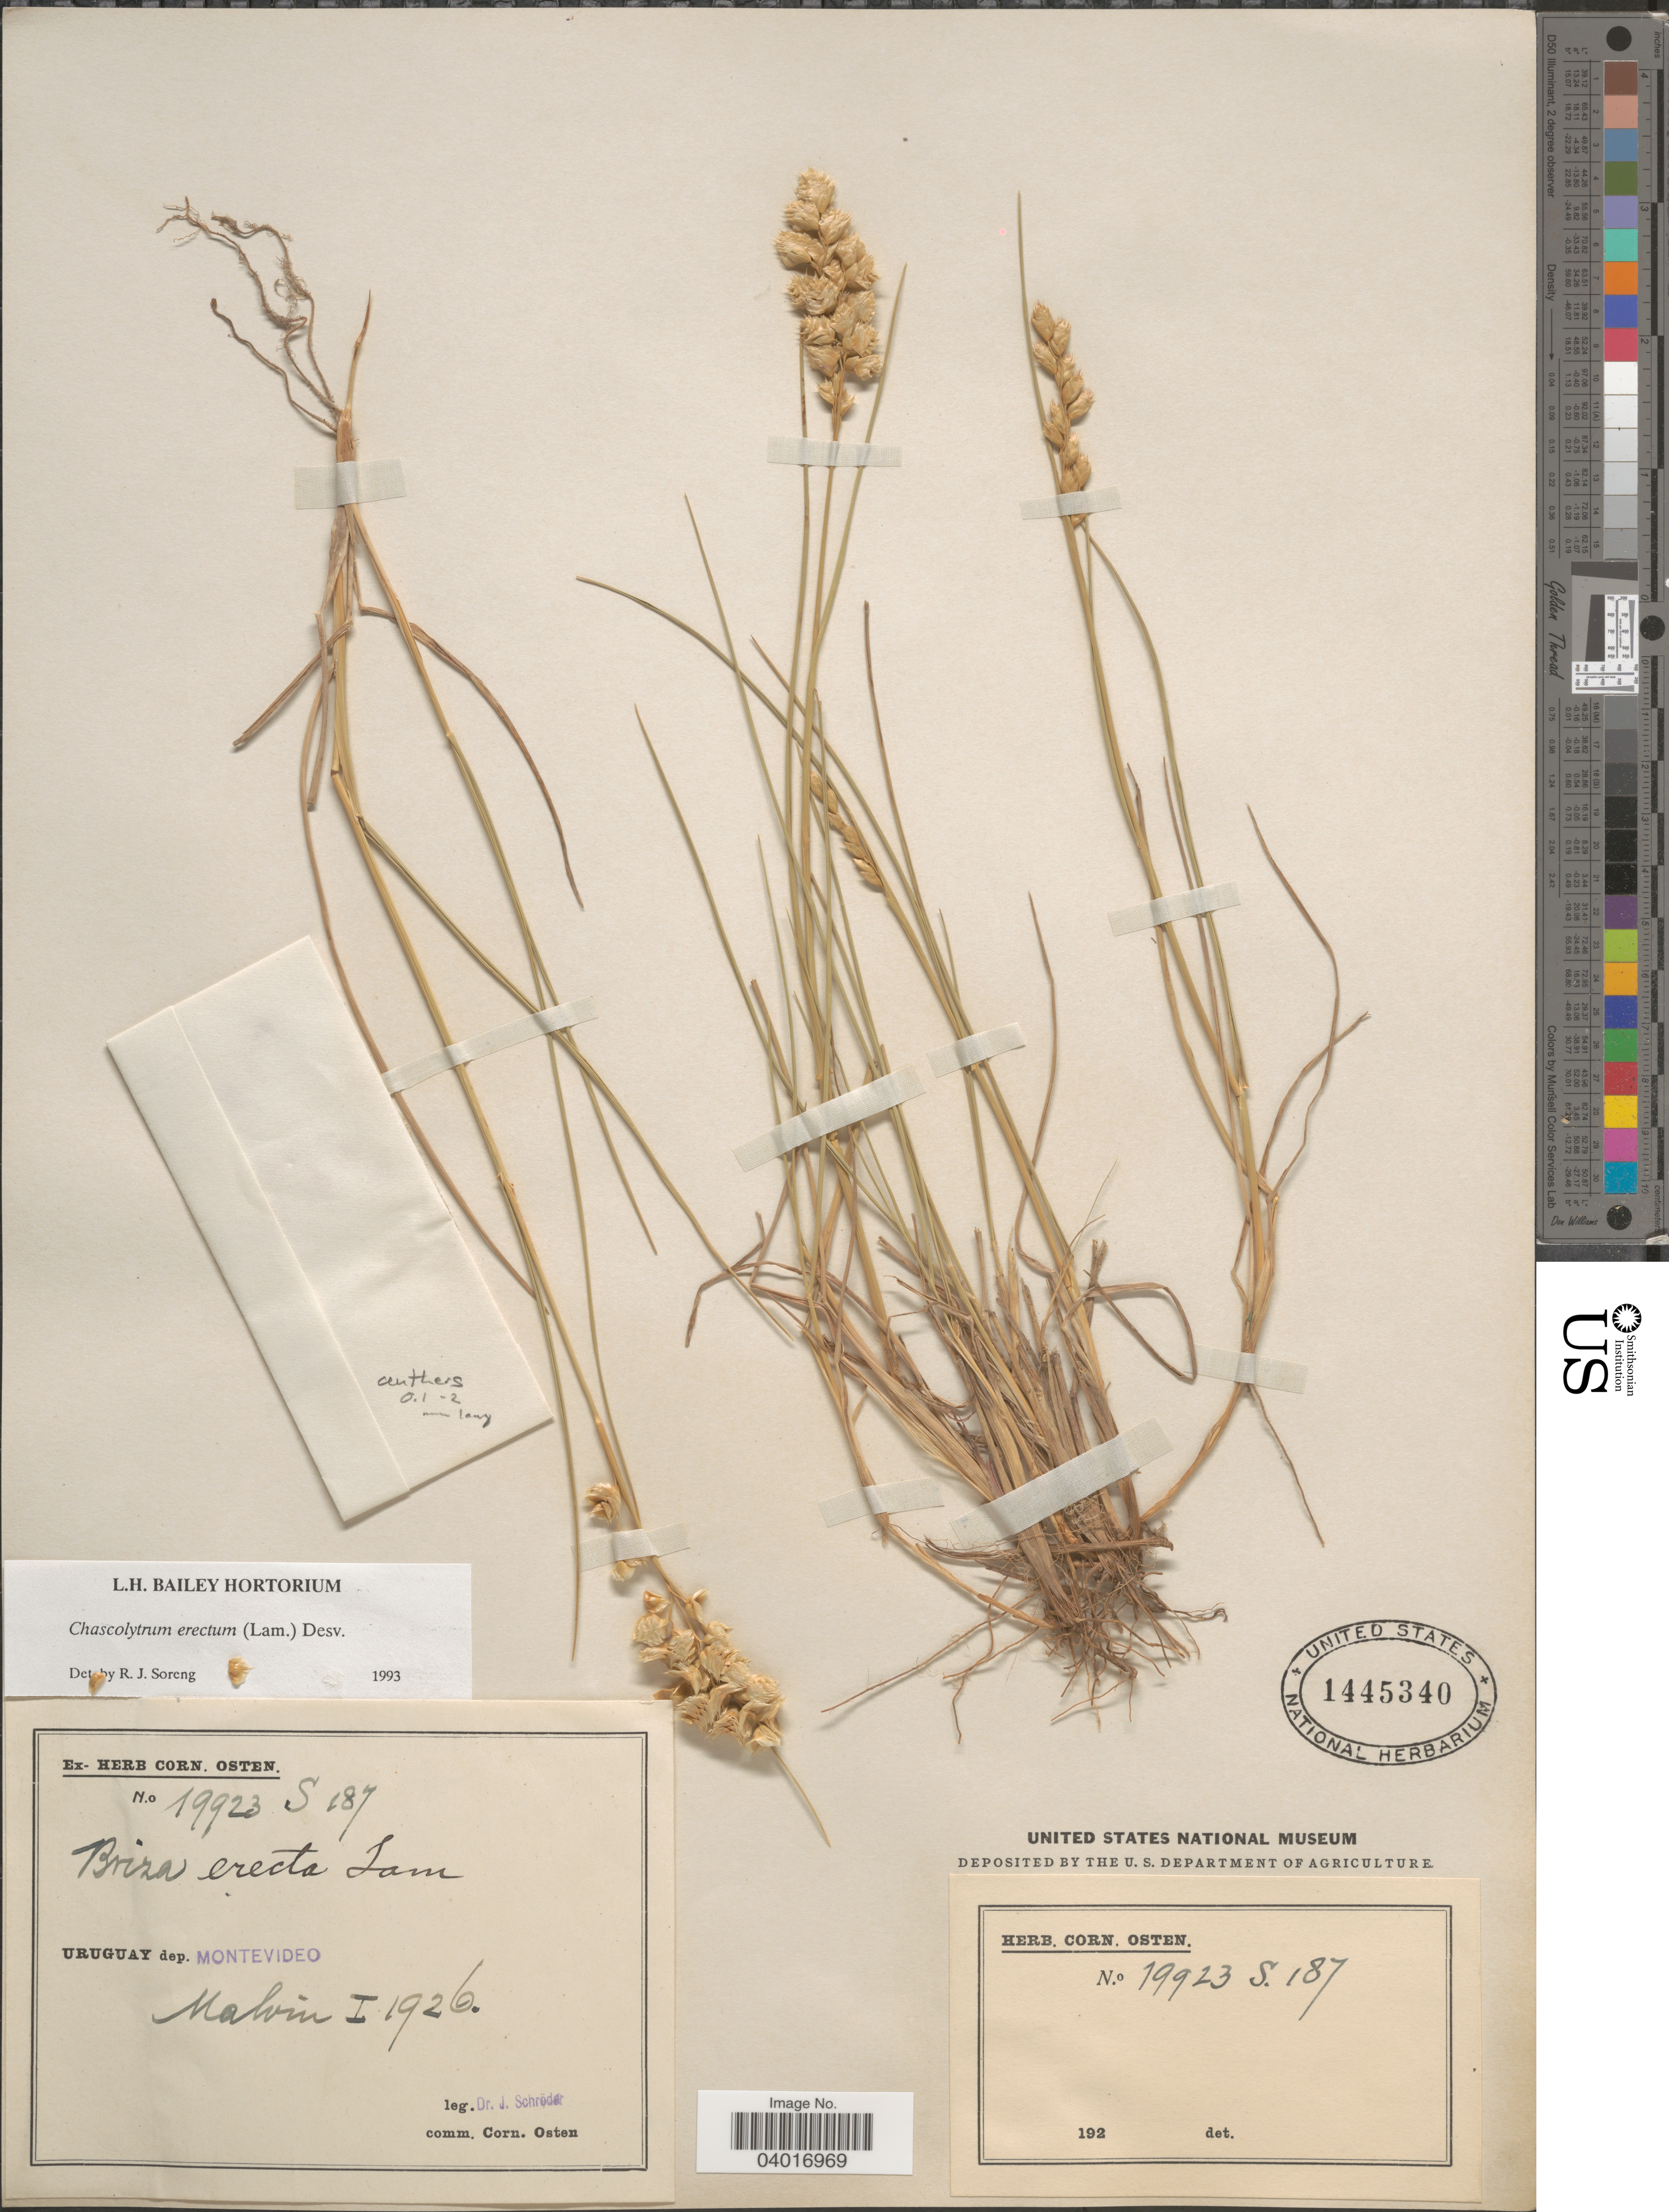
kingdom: Plantae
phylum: Tracheophyta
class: Liliopsida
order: Poales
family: Poaceae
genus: Chascolytrum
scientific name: Chascolytrum erectum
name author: (Lam.) Desv.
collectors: J. Schröder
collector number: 19923 S 187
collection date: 1926-01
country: Uruguay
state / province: Montevideo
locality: Dep. Montevideo. Malvin.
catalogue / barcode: US 1445340